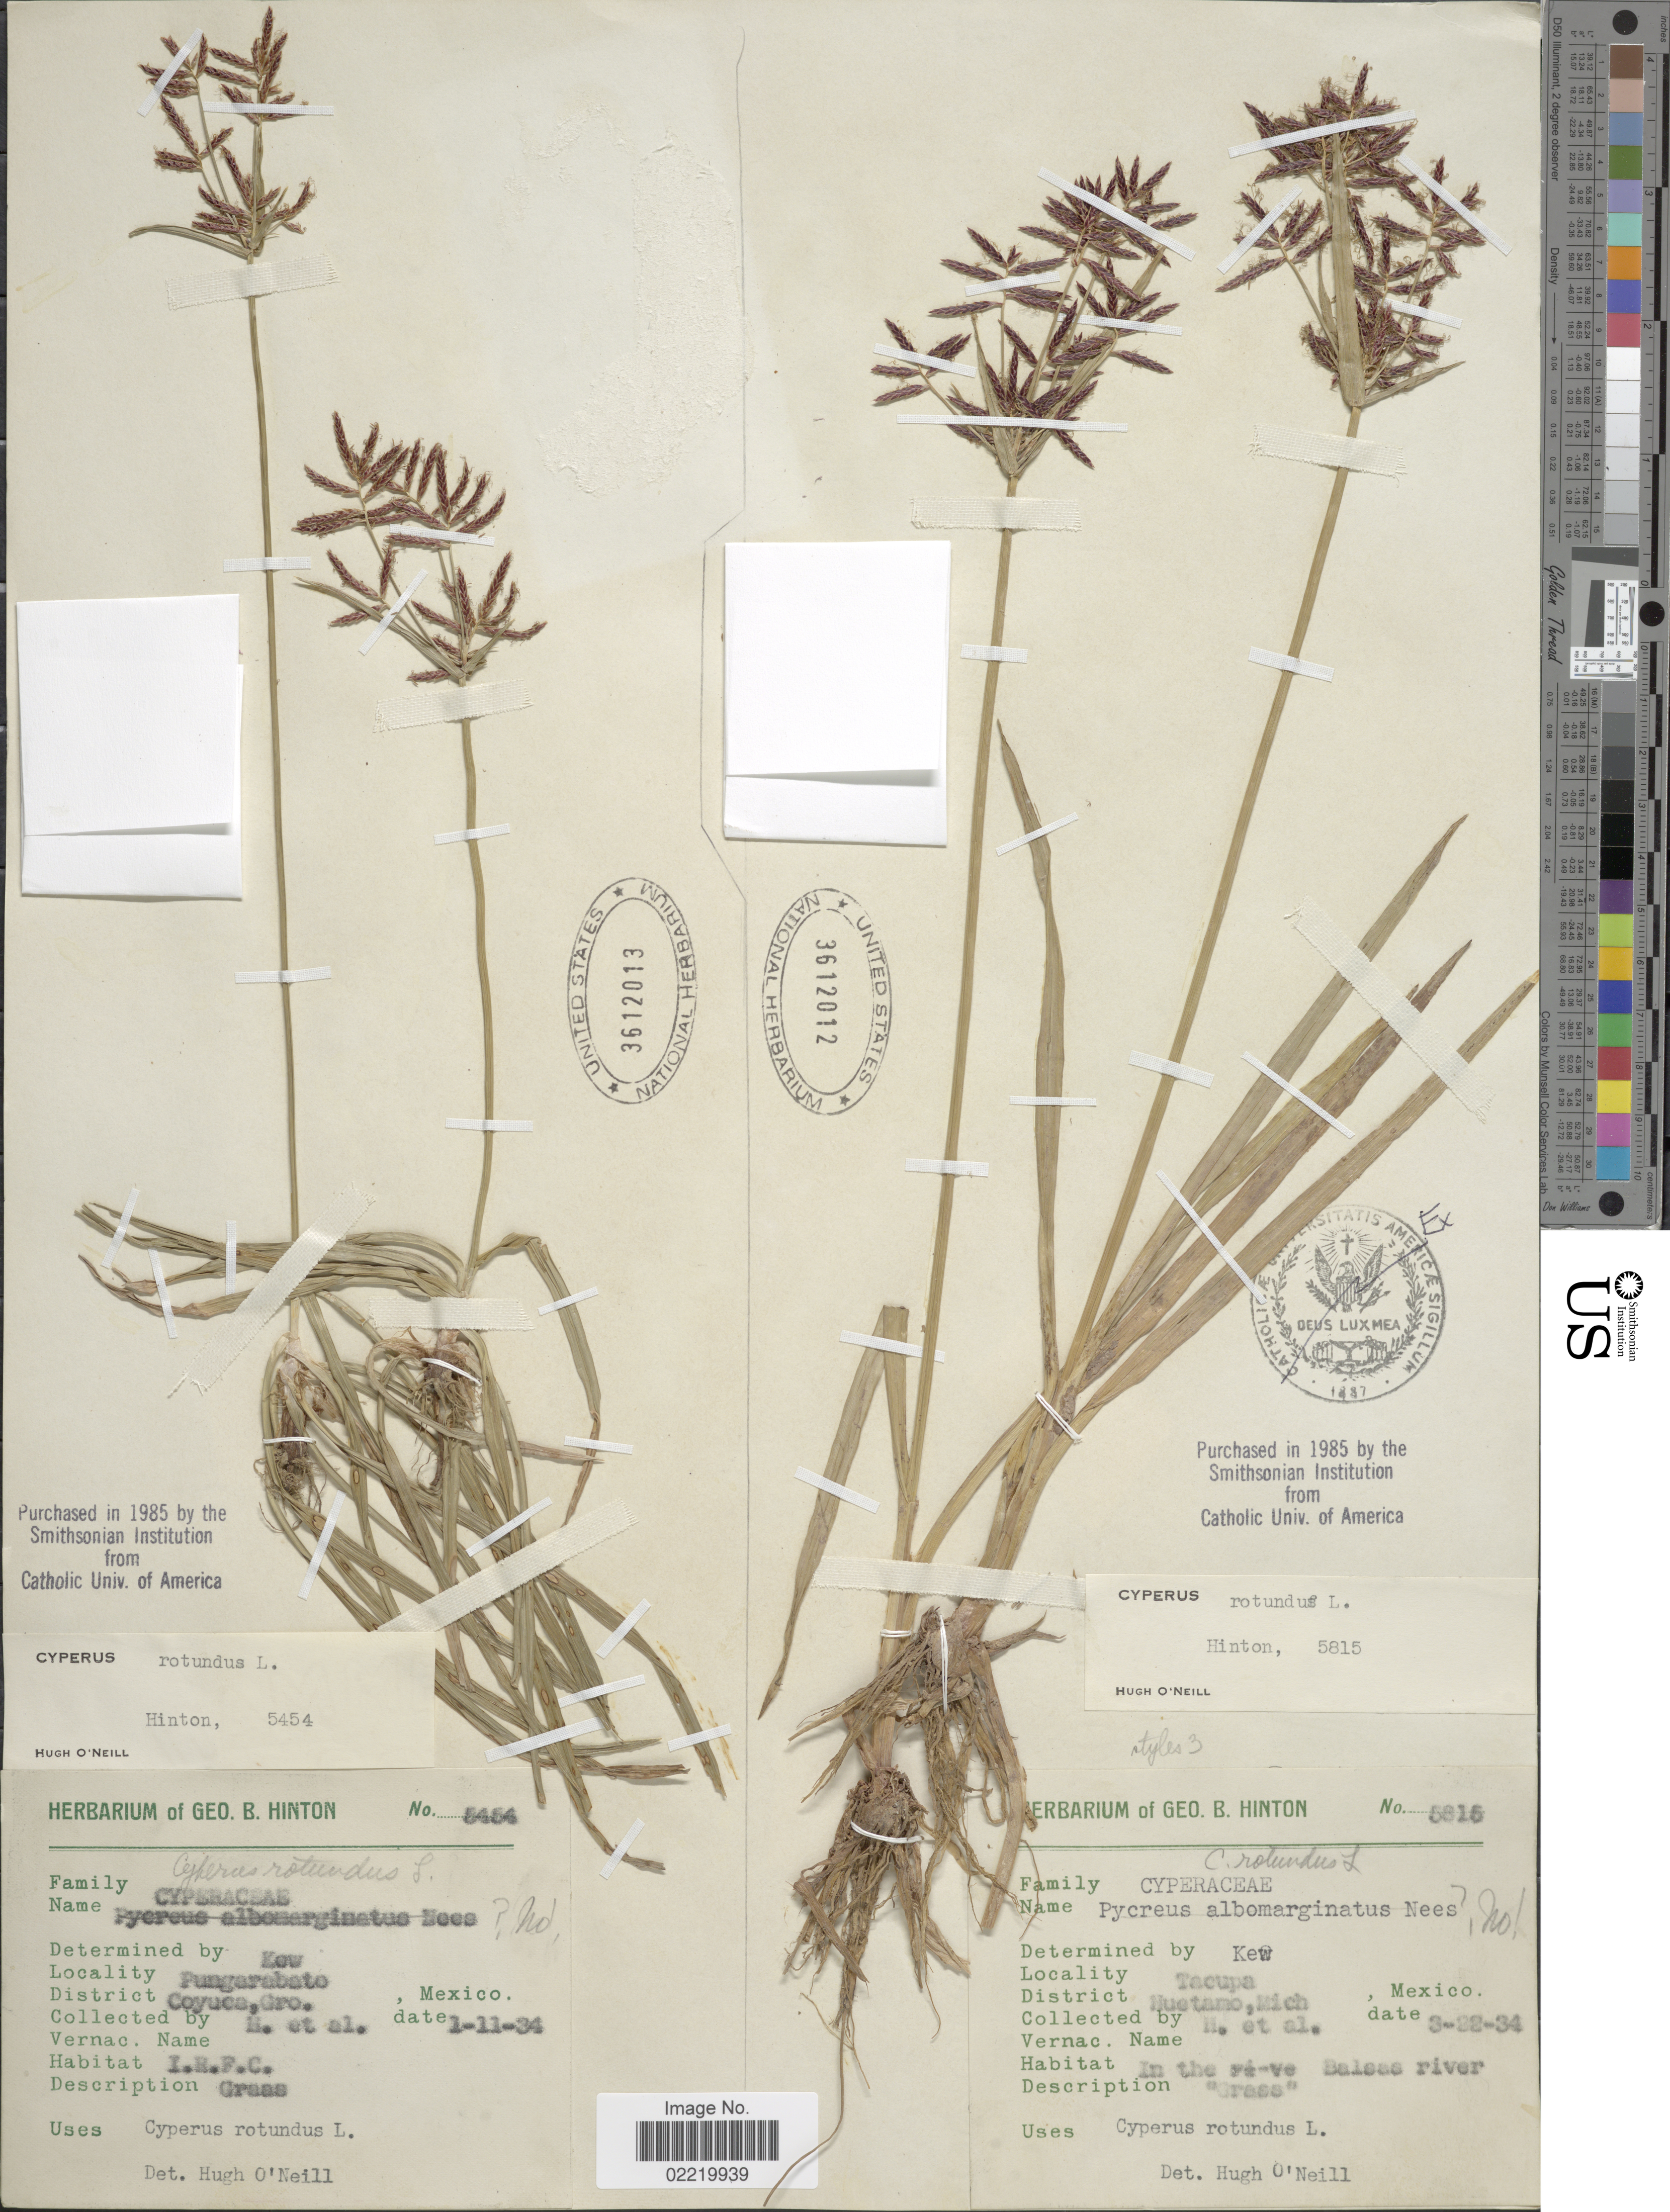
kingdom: Plantae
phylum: Tracheophyta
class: Liliopsida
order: Poales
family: Cyperaceae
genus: Cyperus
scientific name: Cyperus rotundus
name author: L.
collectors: G. B. Hinton & et al.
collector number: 5454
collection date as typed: Transcribed d/m/y: 11/1/34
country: Mexico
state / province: Guerrero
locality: Pungarabato, District Coyuca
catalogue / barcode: US 3612013-2